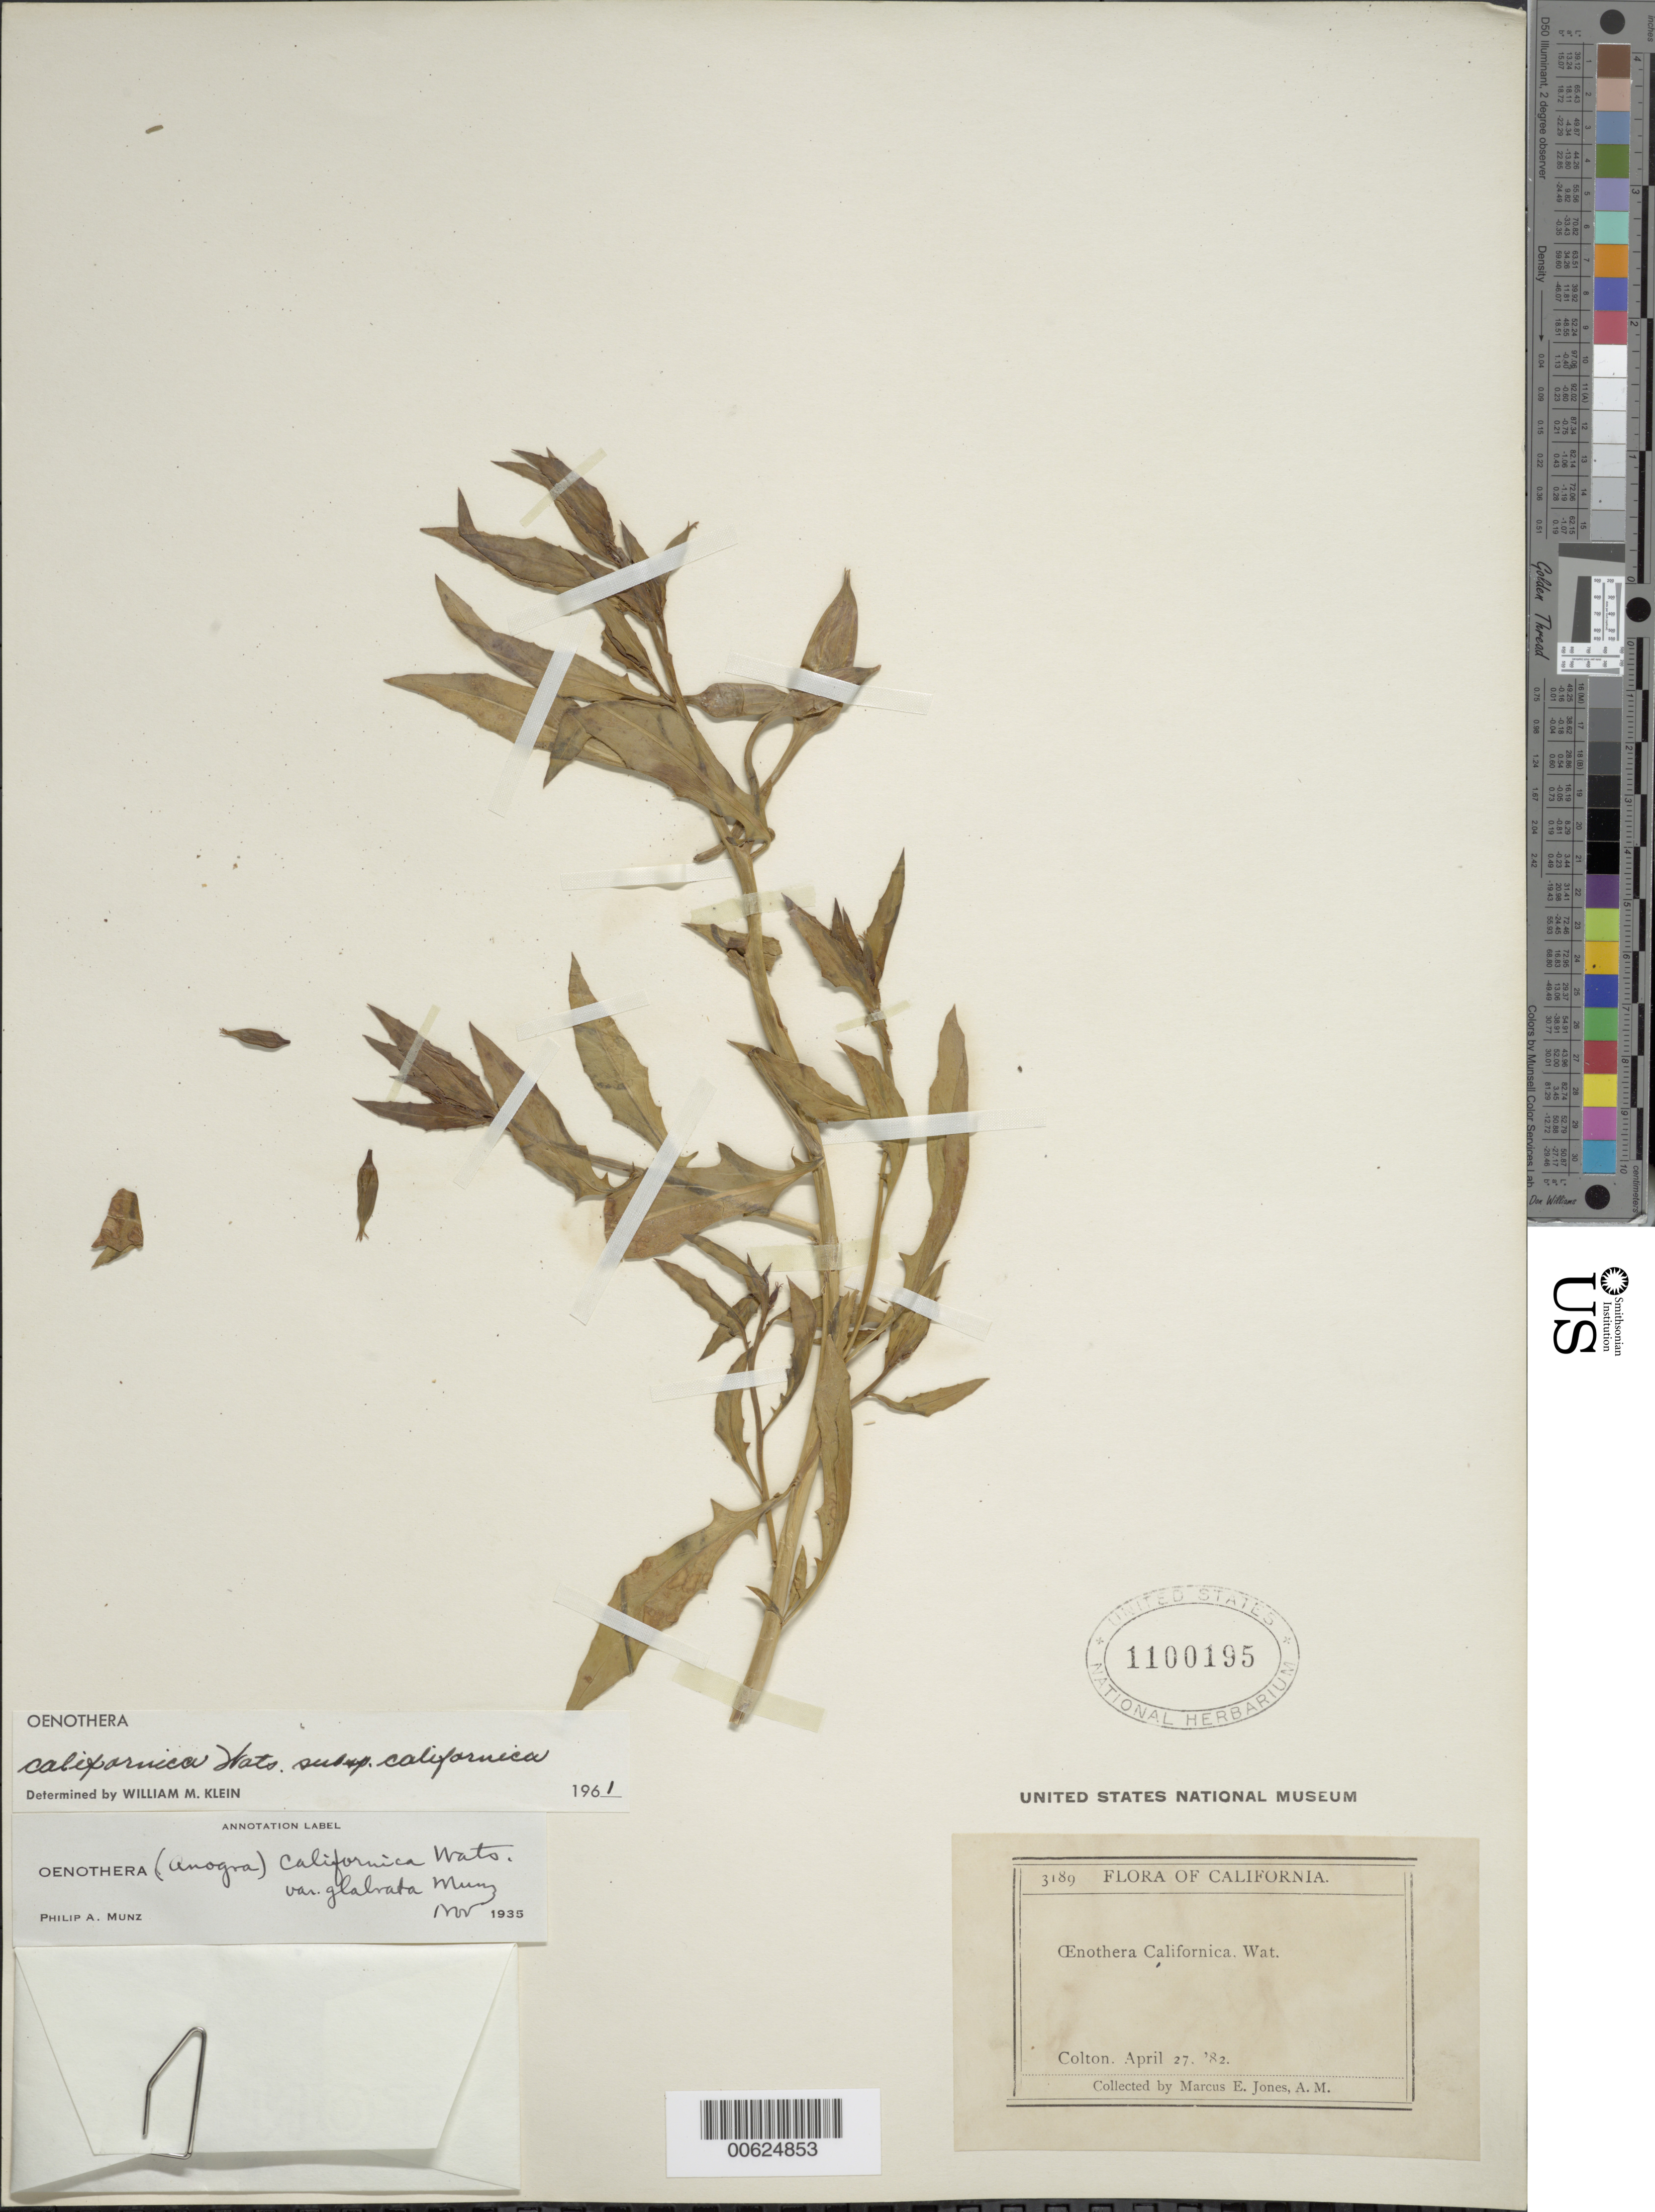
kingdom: Plantae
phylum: Tracheophyta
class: Magnoliopsida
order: Myrtales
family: Onagraceae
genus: Oenothera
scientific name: Oenothera avita subsp. californica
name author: (S. Watson) W.L. Wagner & Gandhi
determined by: Wagner, W. L., (BOT), Smithsonian Institution - National Museum of Natural History (UNITED STATES)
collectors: M. E. Jones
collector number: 3189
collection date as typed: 27 Apr 1882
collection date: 1882-04-27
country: United States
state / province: California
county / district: San Bernardino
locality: Colton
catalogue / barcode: US 1100195